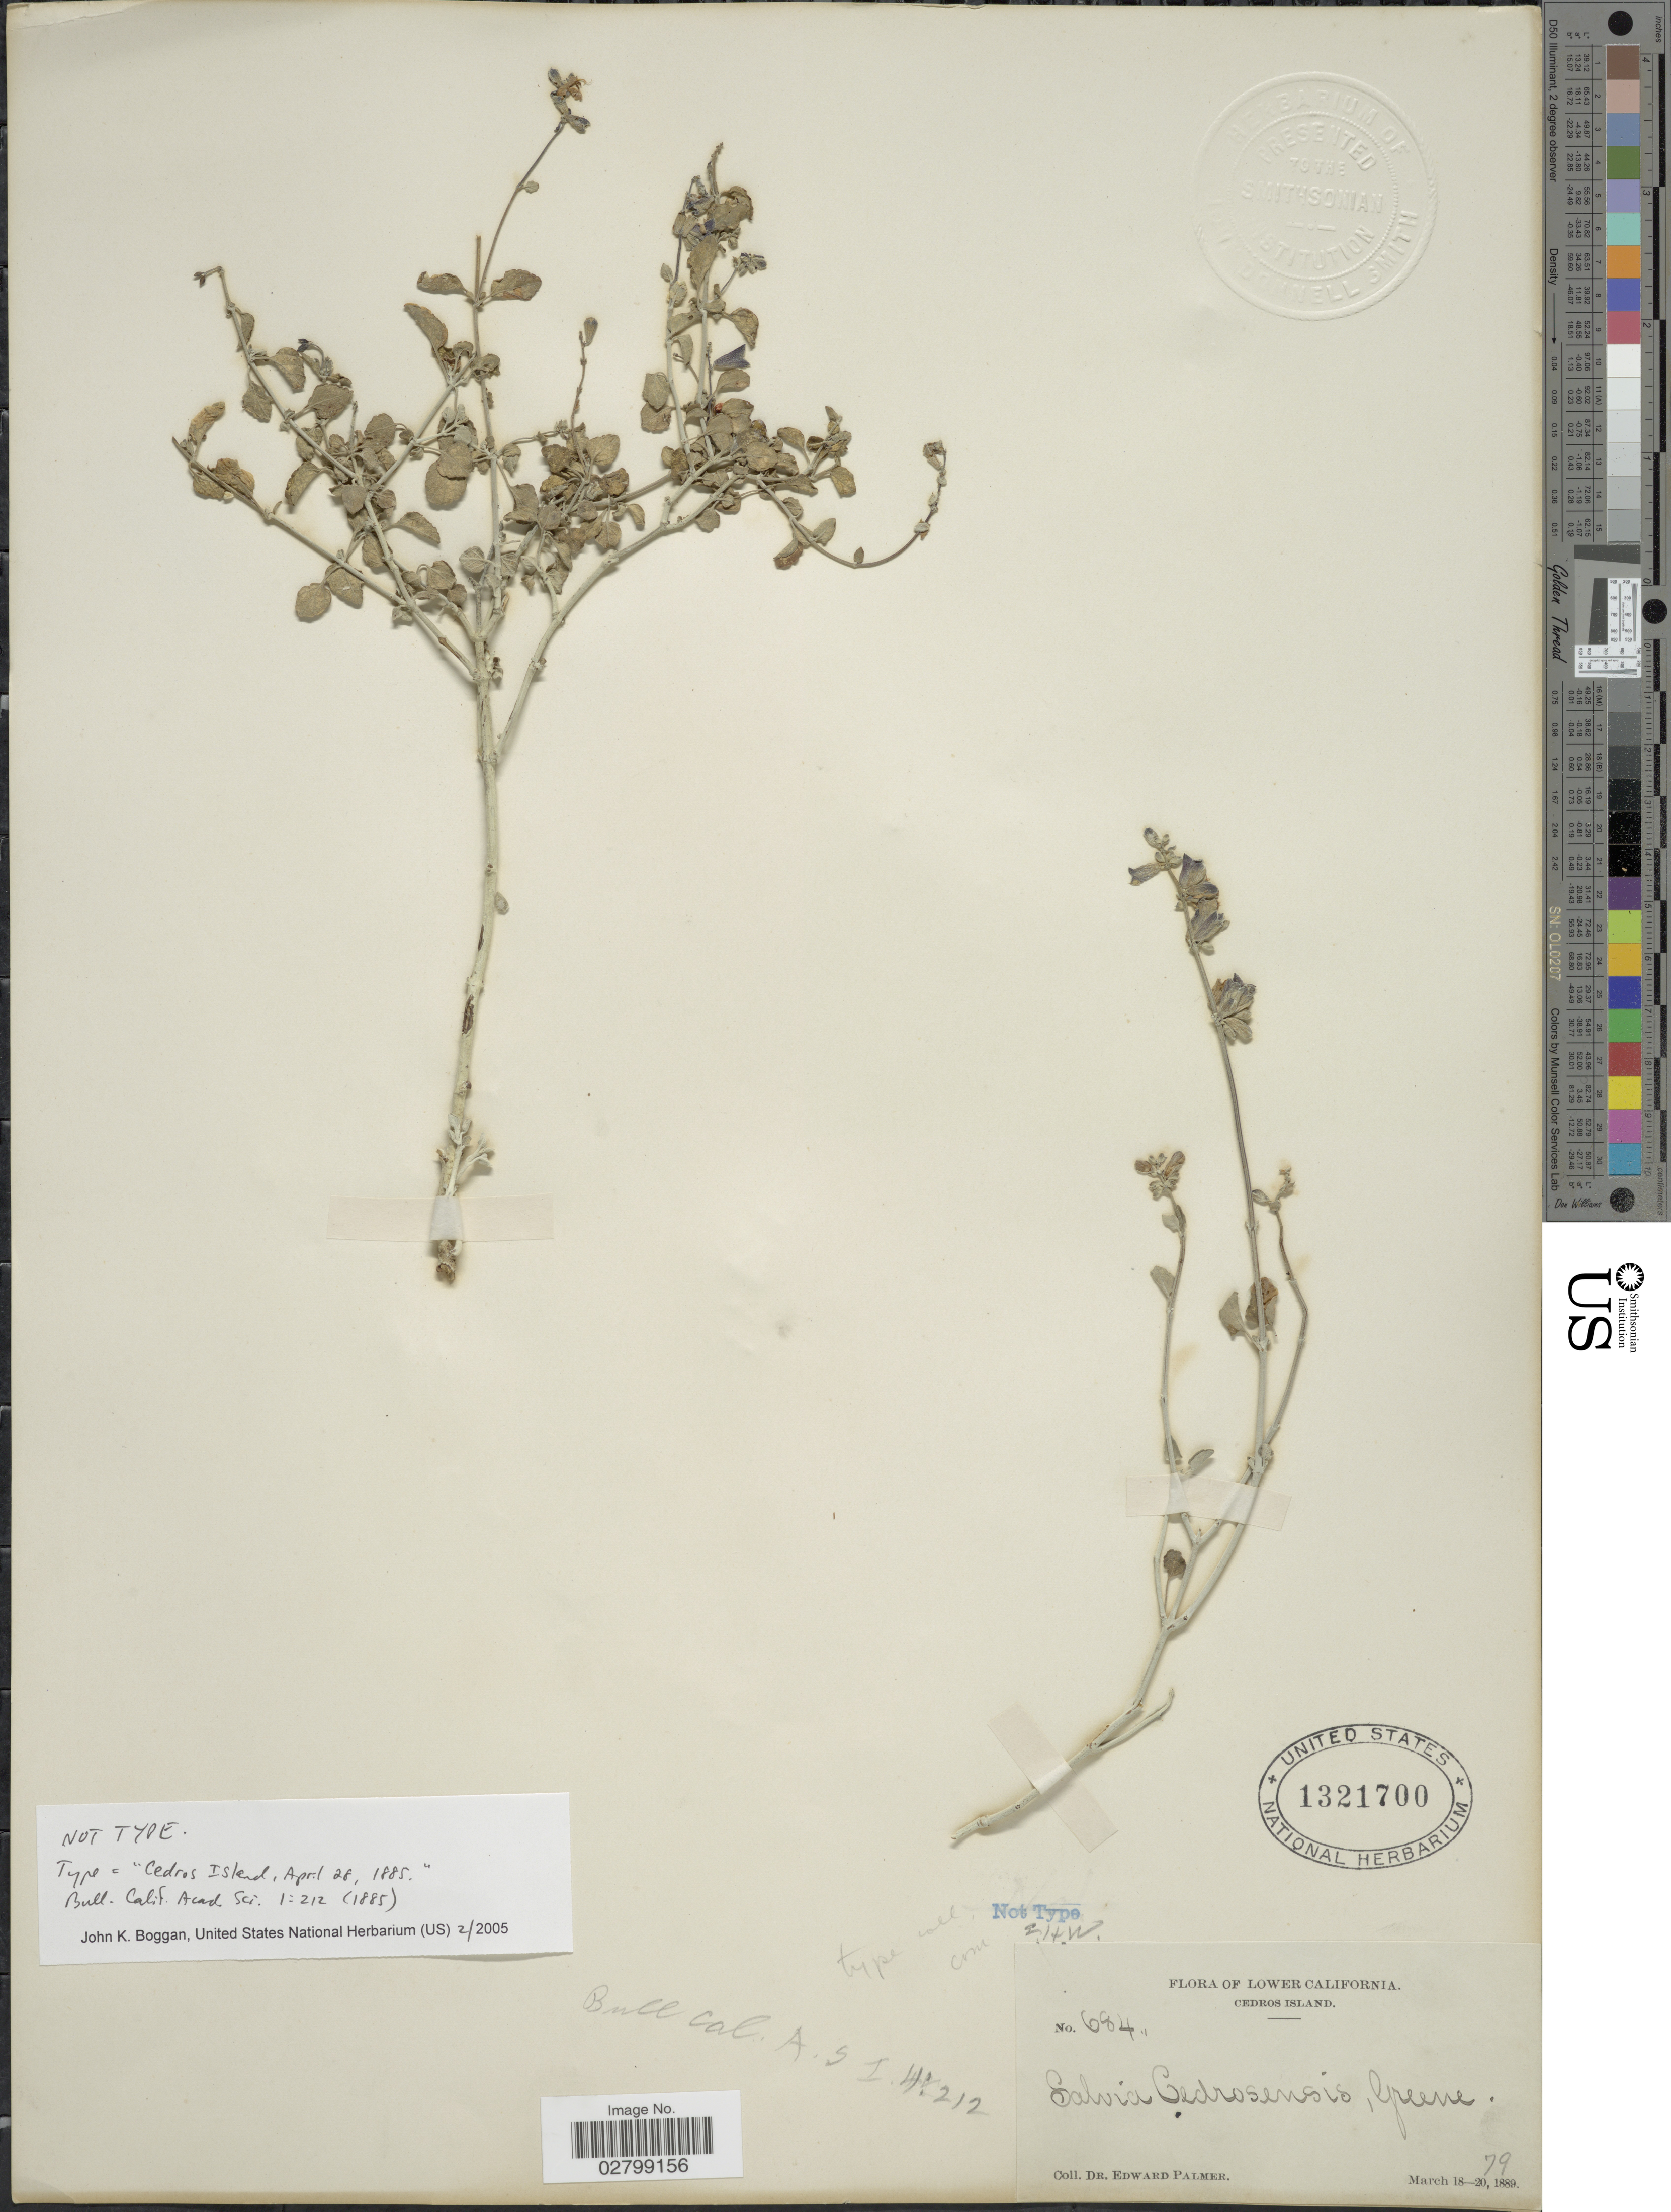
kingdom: Plantae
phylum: Tracheophyta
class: Magnoliopsida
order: Lamiales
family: Lamiaceae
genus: Salvia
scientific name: Salvia cedrosensis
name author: Greene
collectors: E. Palmer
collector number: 684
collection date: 1889-03-18/1889-03-20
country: Mexico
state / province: Baja California Norte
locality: Lower California, Cedros Island.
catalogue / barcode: US 1321700